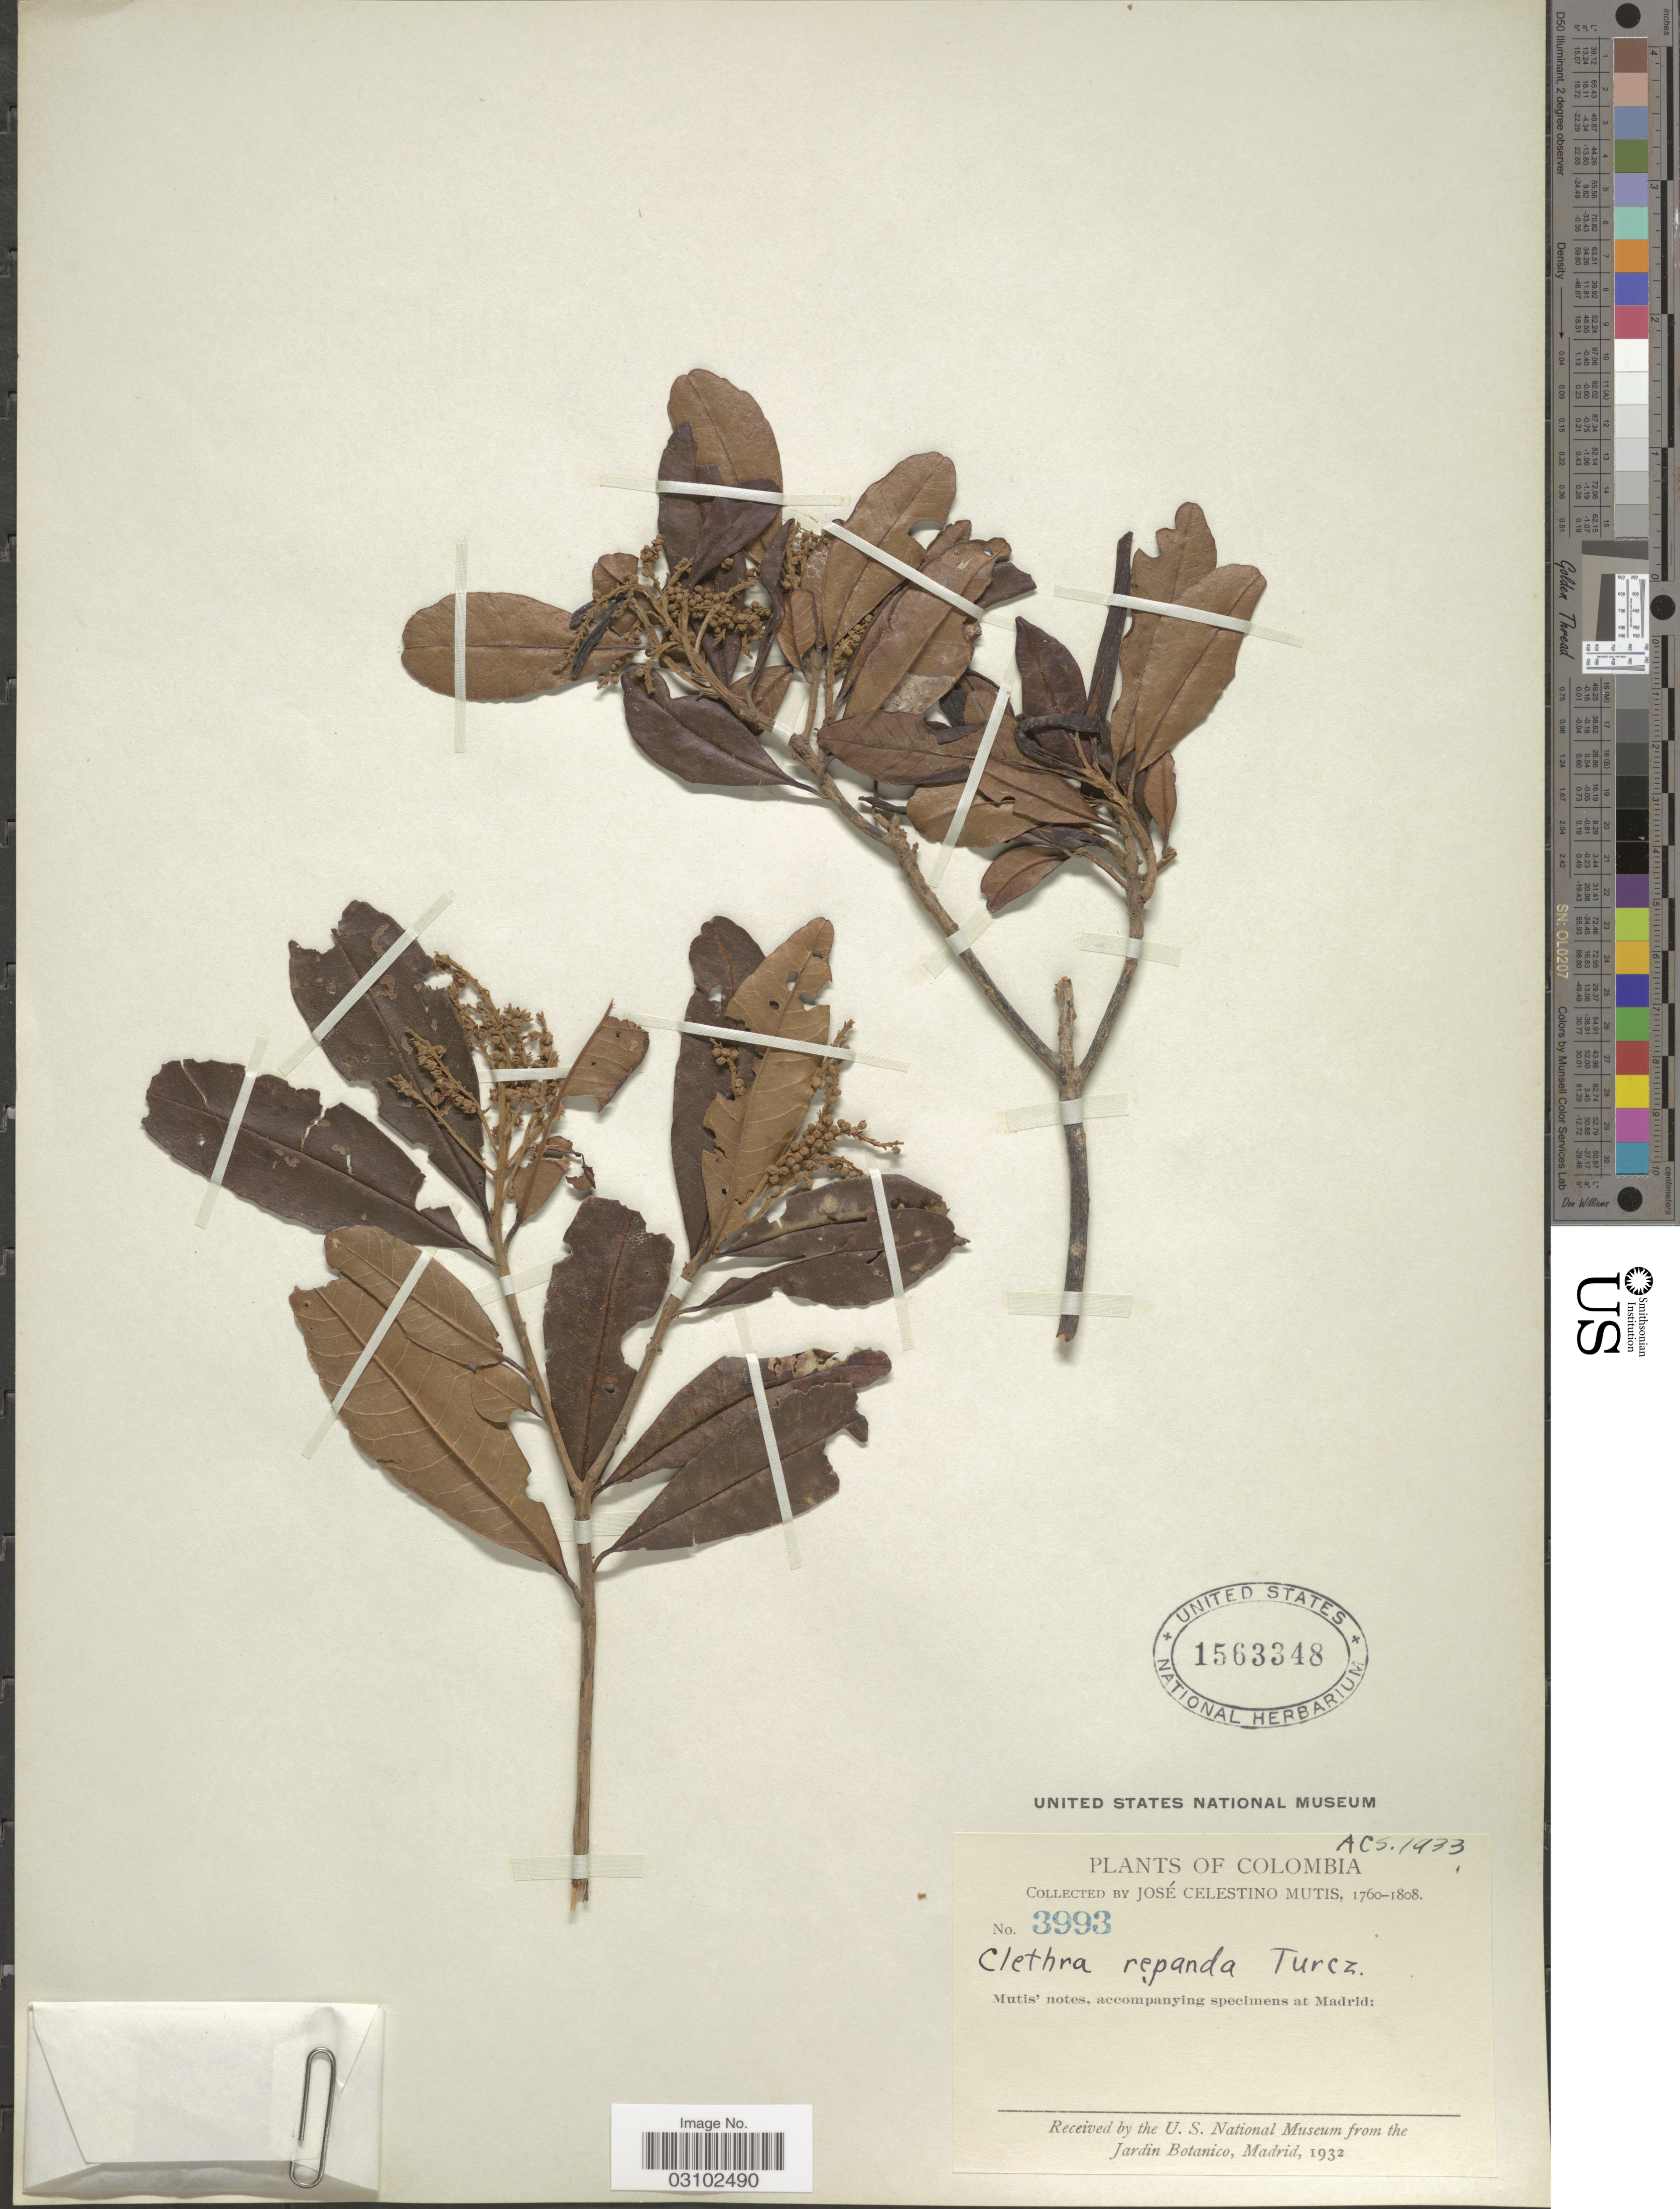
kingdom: Plantae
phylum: Tracheophyta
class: Magnoliopsida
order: Ericales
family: Clethraceae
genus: Clethra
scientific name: Clethra repanda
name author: Turcz.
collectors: J. C. B. Mutis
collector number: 3993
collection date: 1760/1808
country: Colombia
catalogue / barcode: US 1563348